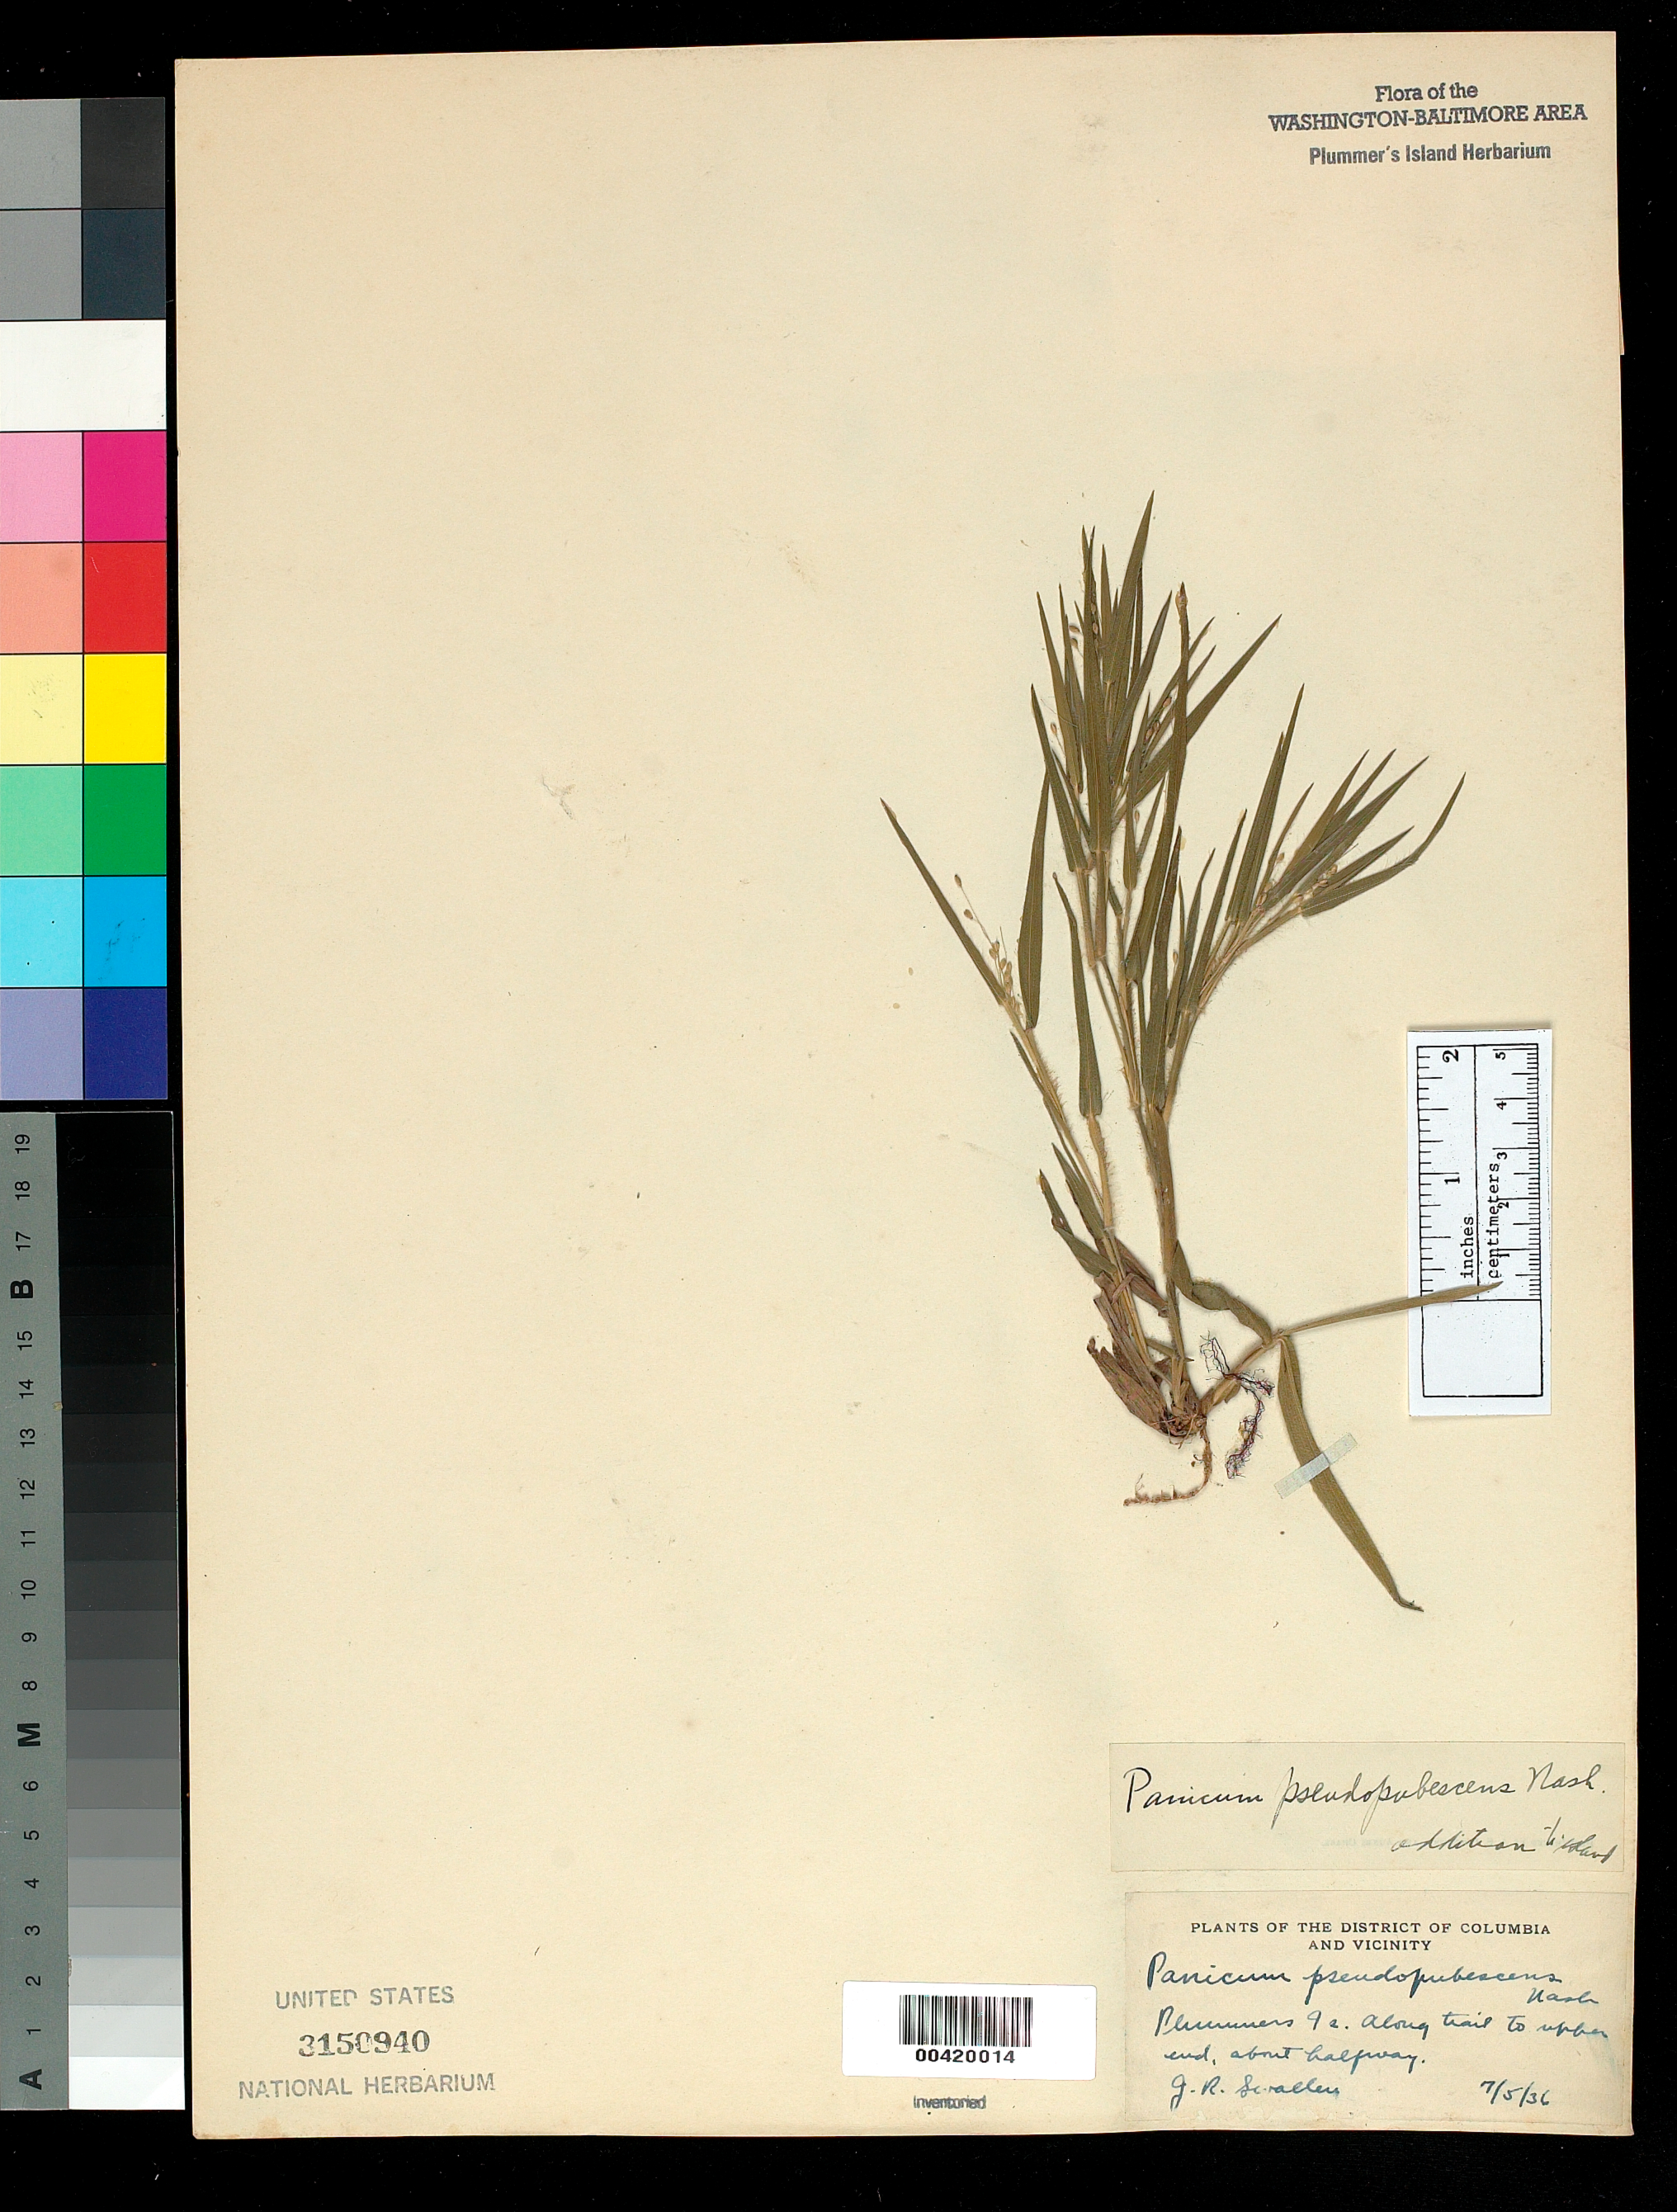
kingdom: Plantae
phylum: Tracheophyta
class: Liliopsida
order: Poales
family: Poaceae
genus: Dichanthelium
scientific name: Dichanthelium ovale subsp. villosissimum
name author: (Nash) Freckmann & Lelong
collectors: J. R. Swallen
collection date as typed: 05 Jul 1936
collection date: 1936-07-05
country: United States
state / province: Maryland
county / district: Montgomery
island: Plummers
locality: Plummer's Island; along trail to Upper end, about Halfway C. & O. Canal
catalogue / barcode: US 3150940